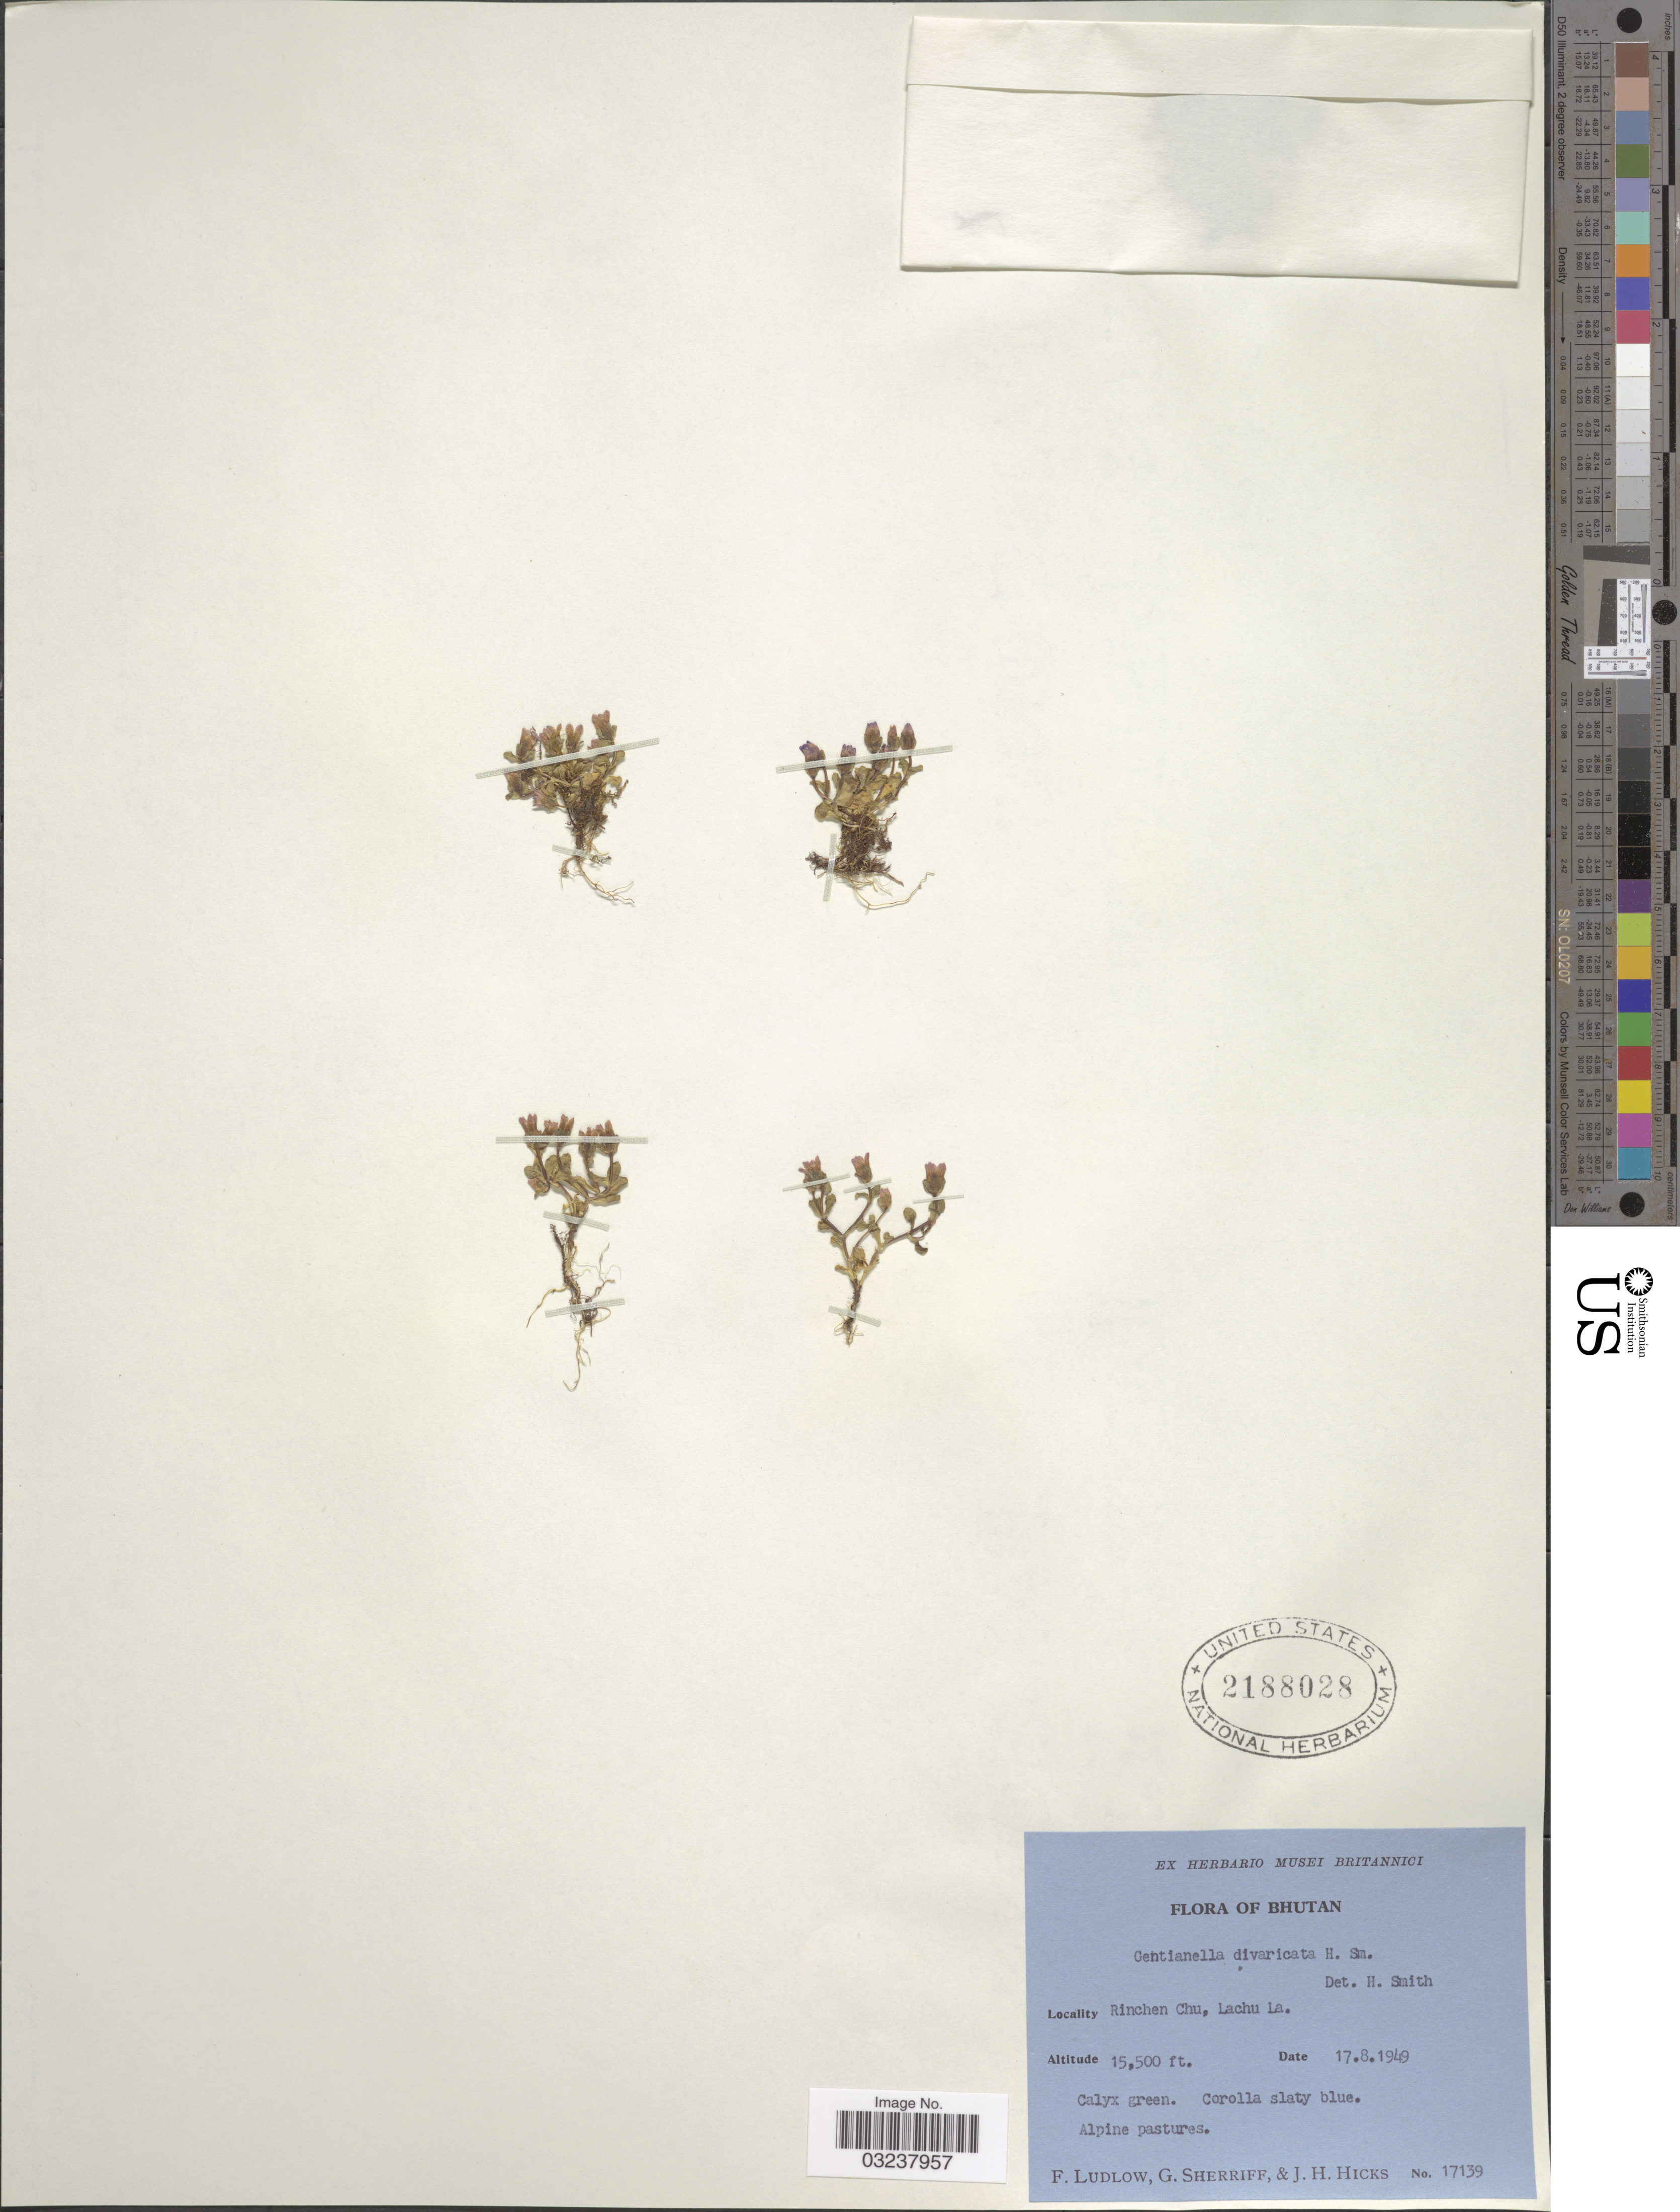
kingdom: Plantae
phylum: Tracheophyta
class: Magnoliopsida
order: Gentianales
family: Gentianaceae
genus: Gentianella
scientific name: Gentianella divaricata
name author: Harry Sm.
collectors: F. Ludlow, G. Sherriff & J. H. Hicks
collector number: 17139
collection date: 1949-08-17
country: Bhutan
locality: Rinchen Chu, Lachu La.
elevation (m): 4724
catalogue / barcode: US 2188028